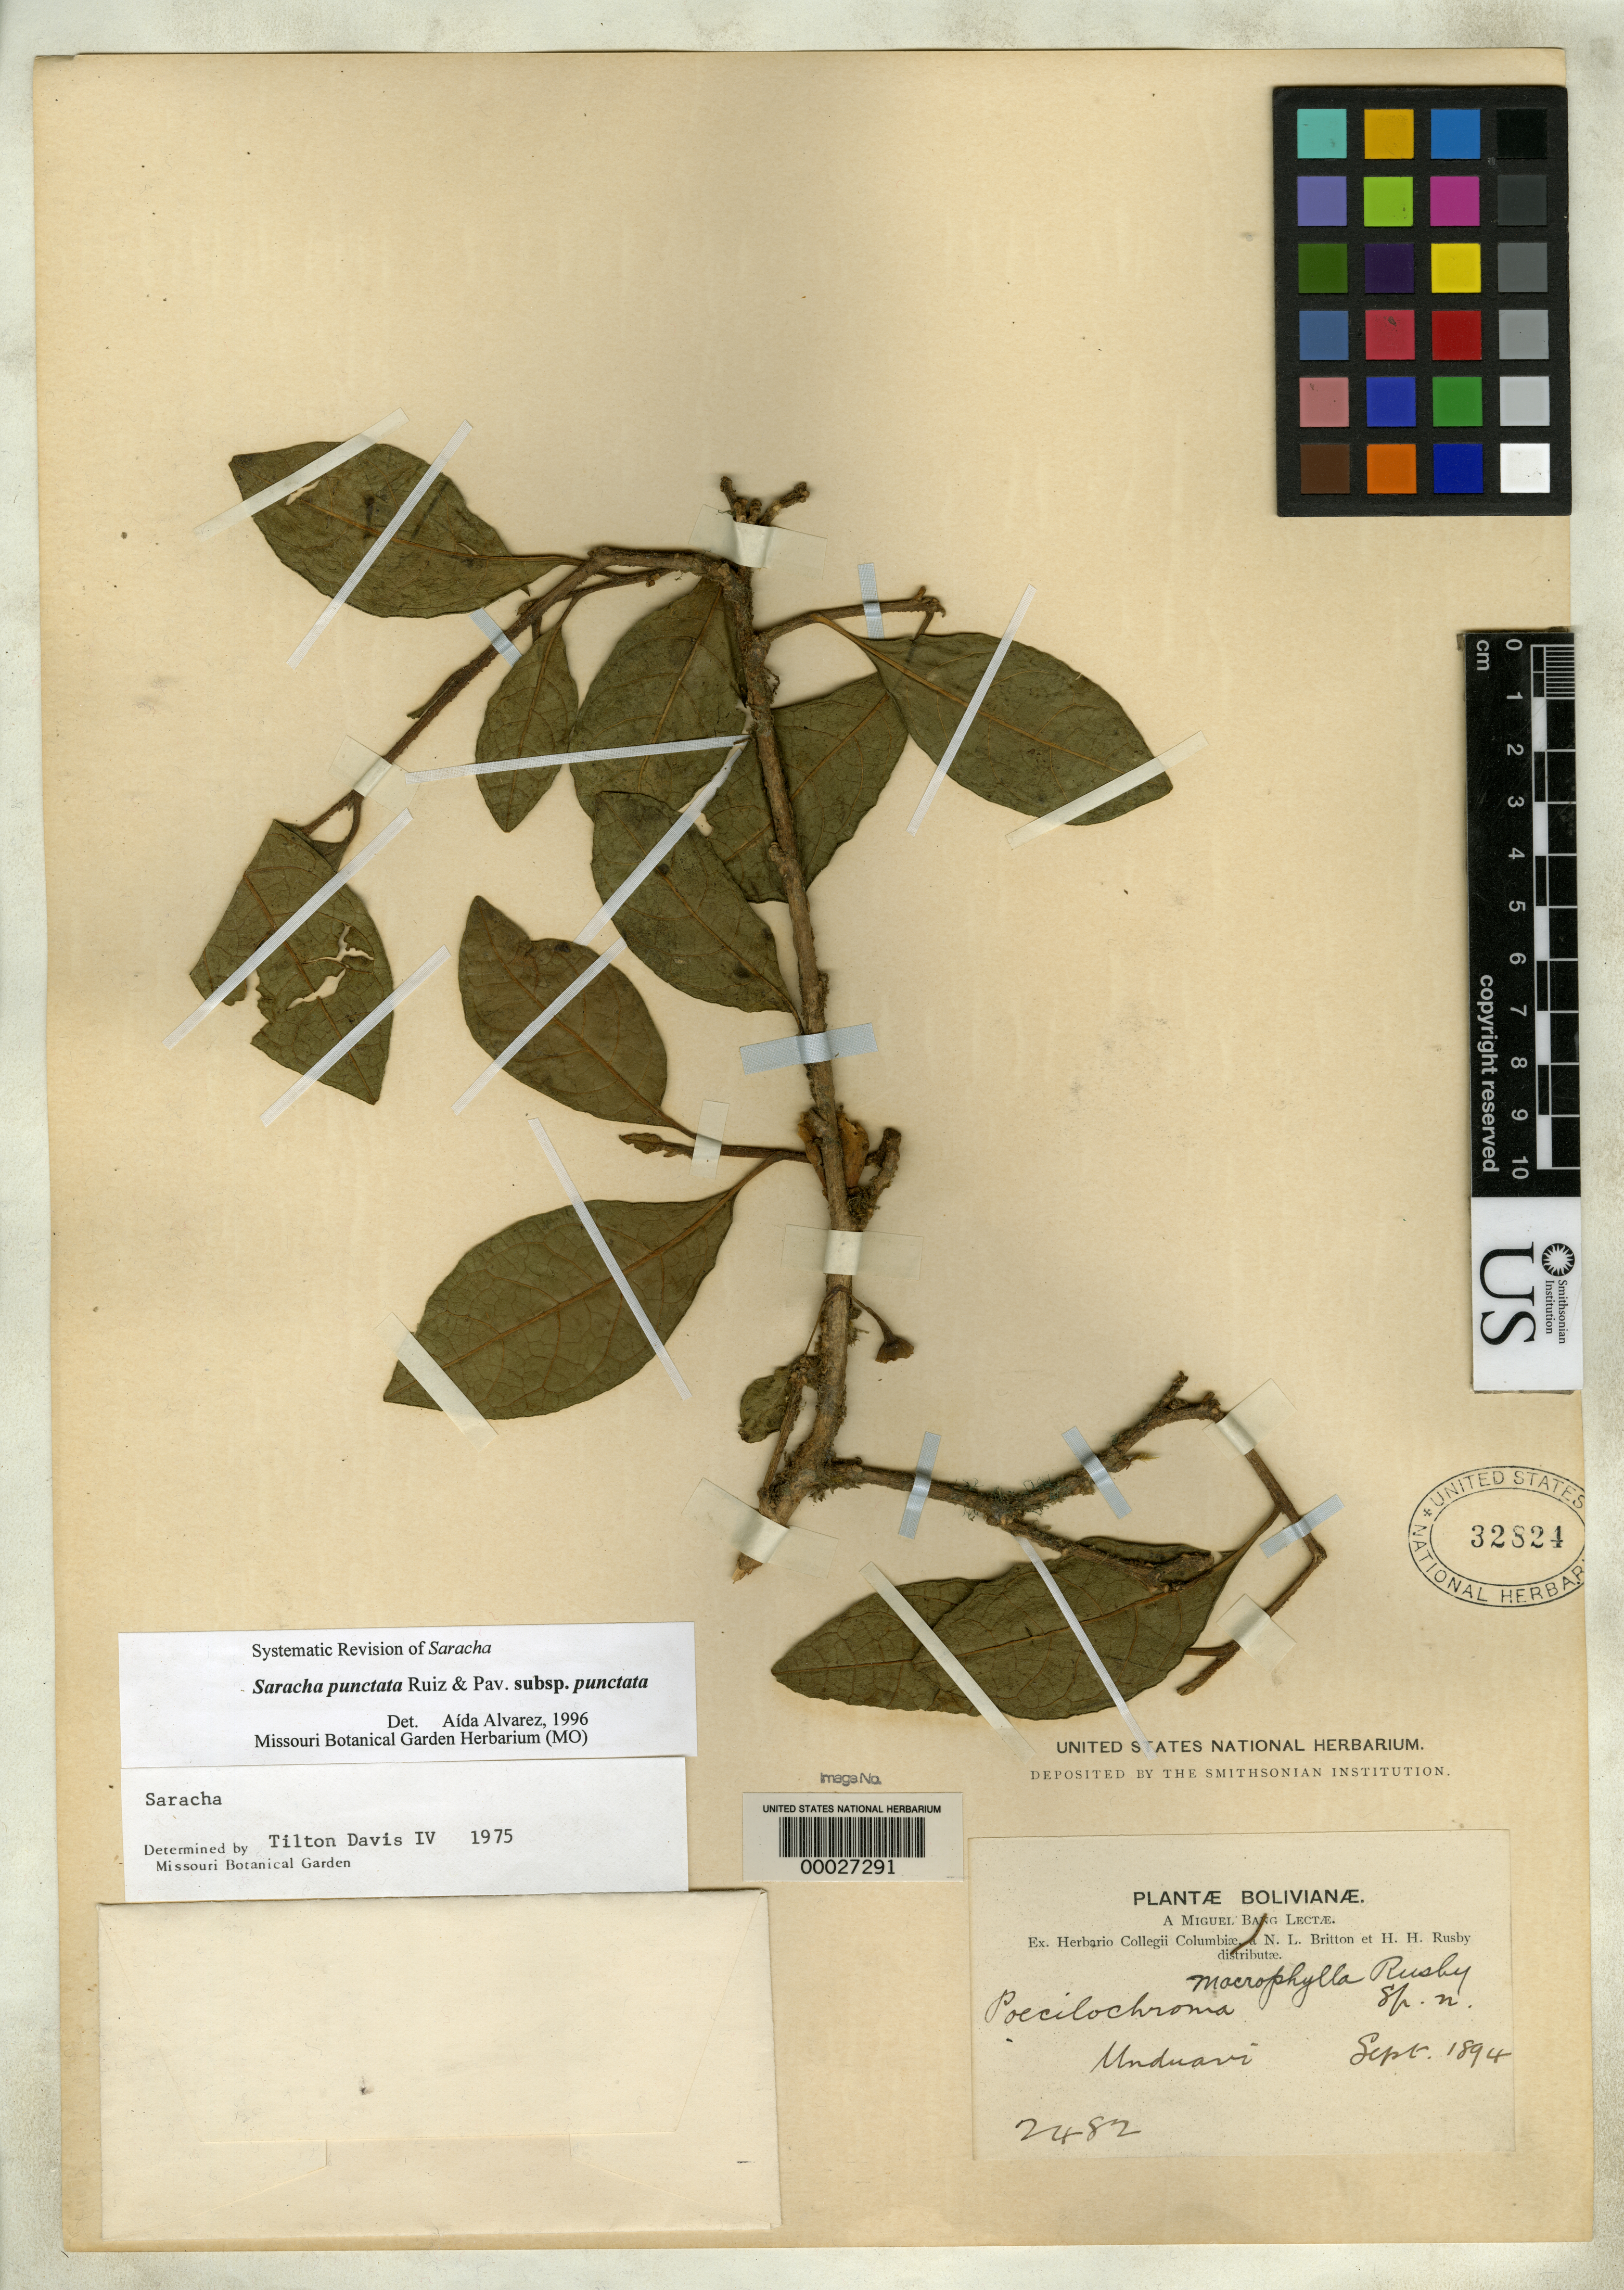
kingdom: Plantae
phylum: Tracheophyta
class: Magnoliopsida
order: Solanales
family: Solanaceae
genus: Poecilochroma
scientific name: Poecilochroma macrophylla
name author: Rusby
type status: Isotype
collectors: M. Bang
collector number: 2482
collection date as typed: Sep 1894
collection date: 1894-09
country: Bolivia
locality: Unduavi.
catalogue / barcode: US 32824